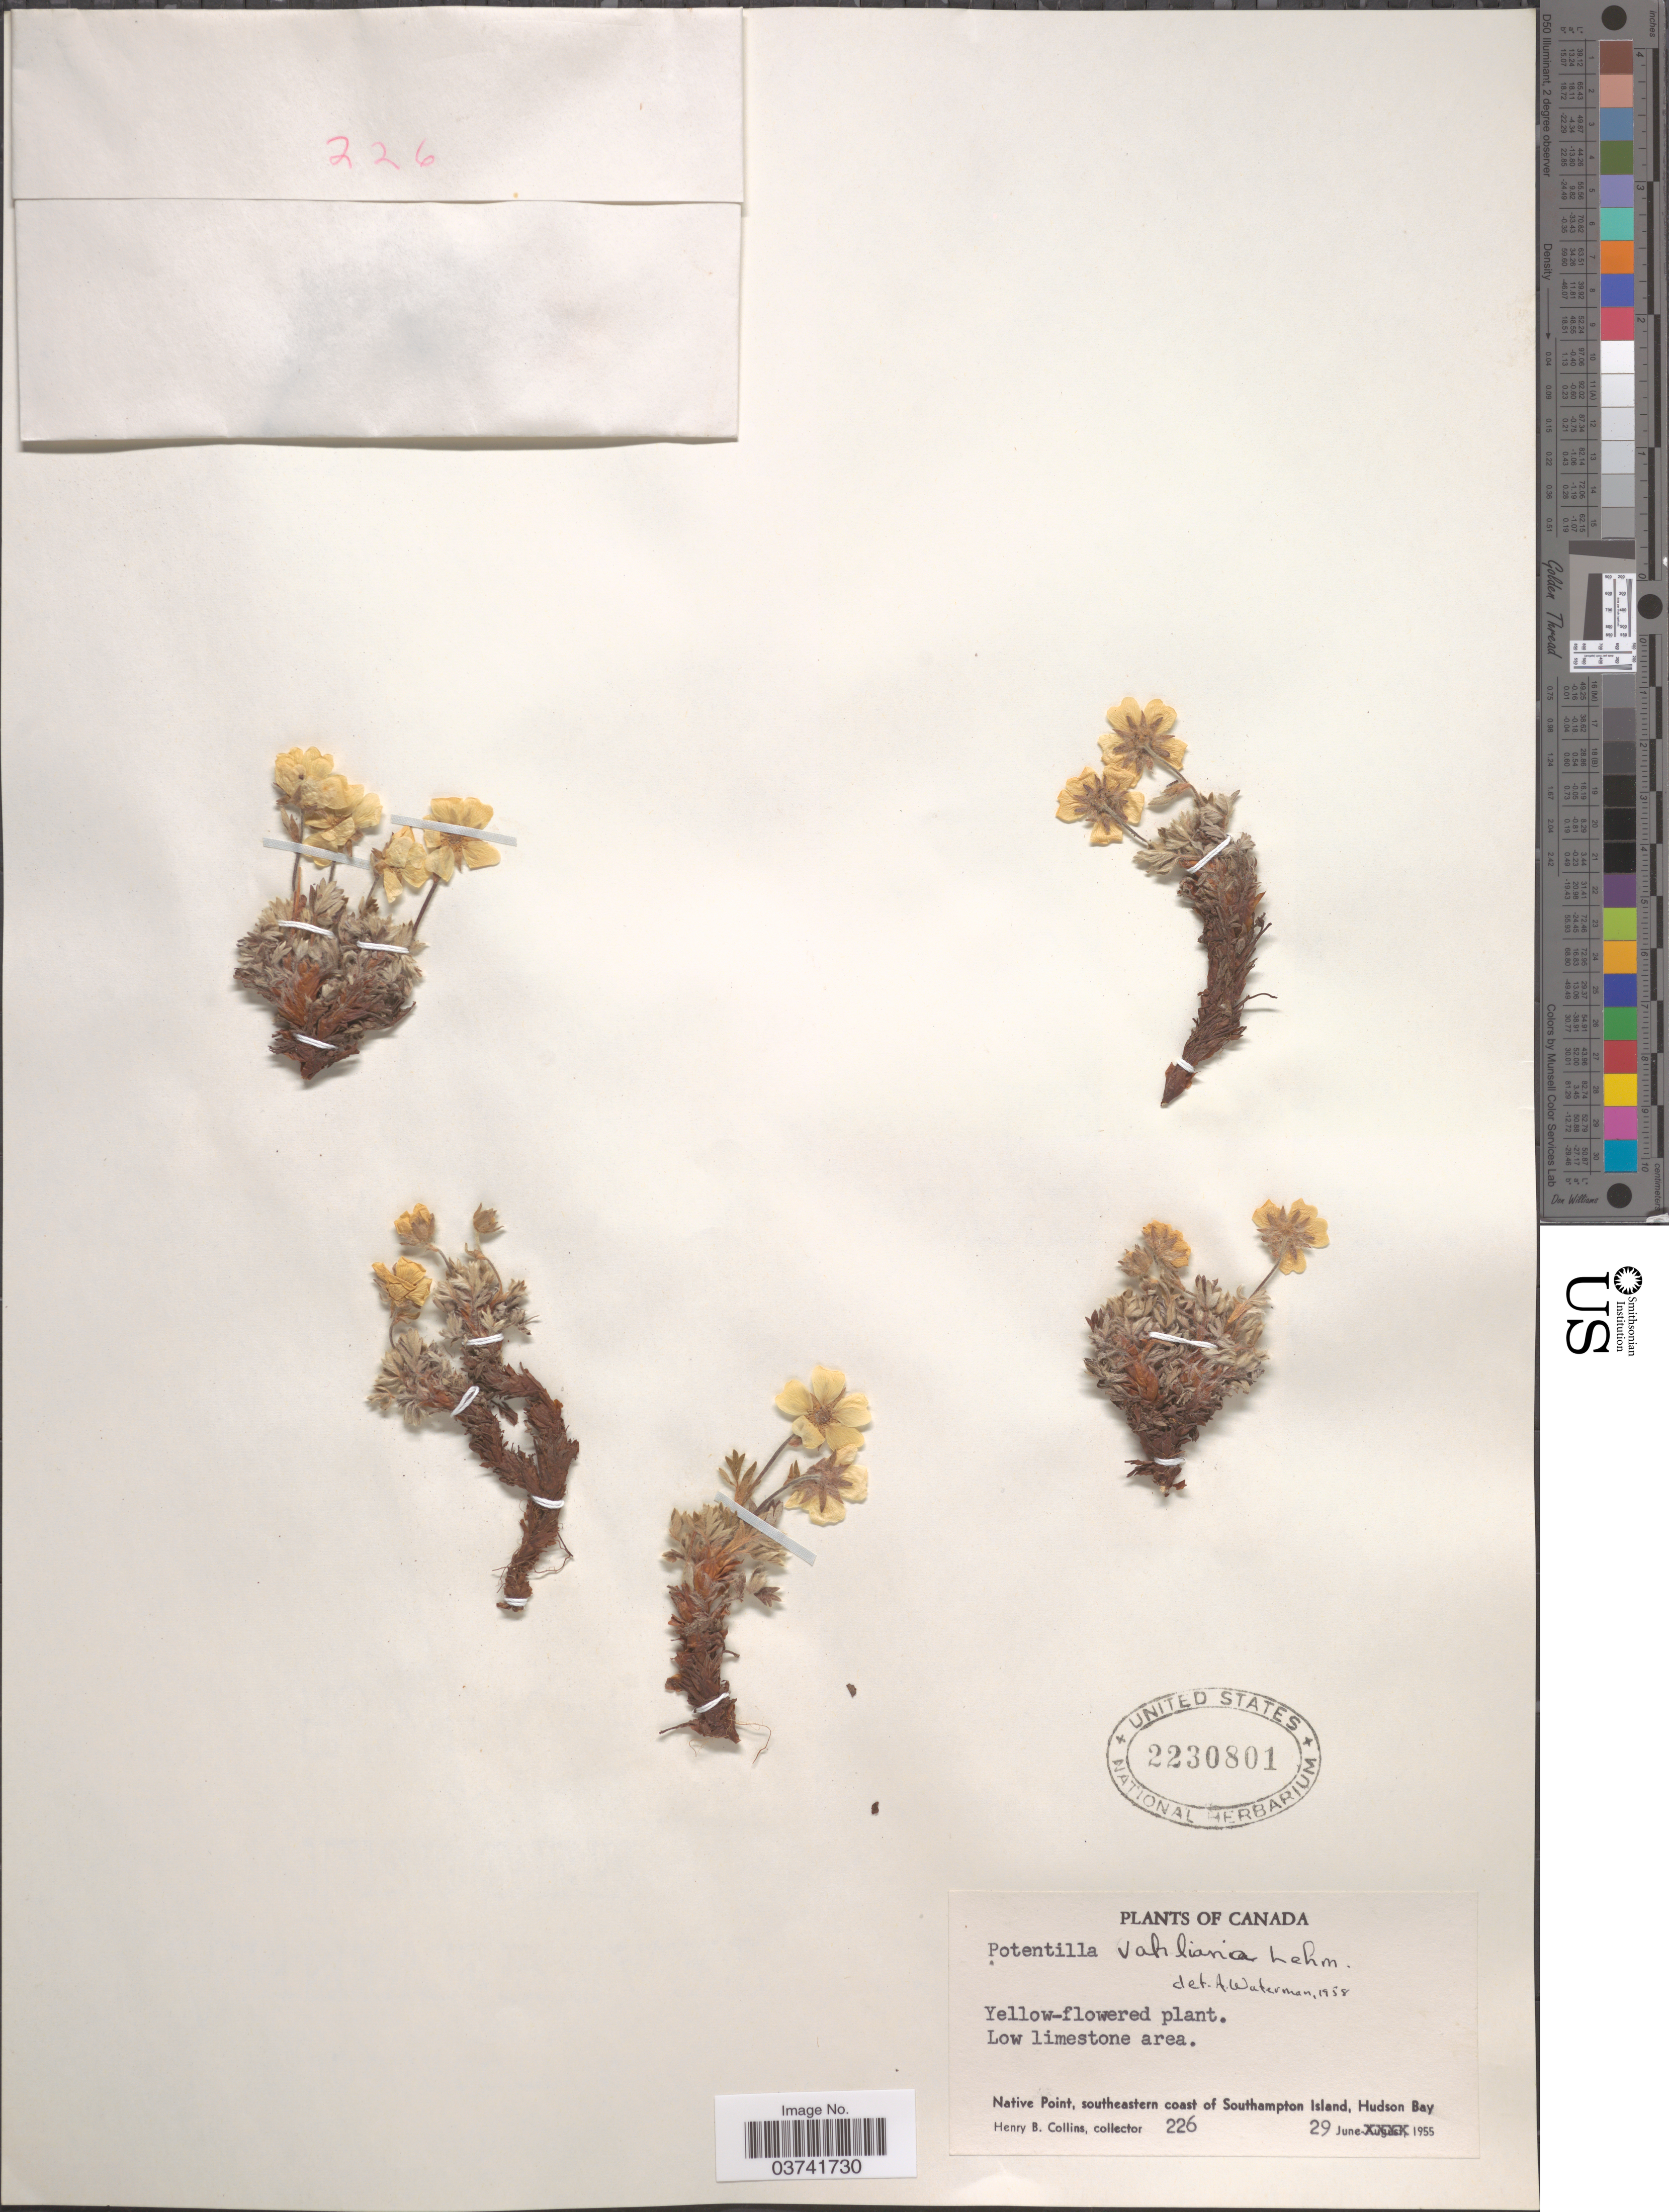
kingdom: Plantae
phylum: Tracheophyta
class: Magnoliopsida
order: Rosales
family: Rosaceae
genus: Potentilla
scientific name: Potentilla vahliana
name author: Lehm.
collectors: H. Collins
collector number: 226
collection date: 1955-06-29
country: Canada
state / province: Nunavut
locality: Native Point, southeastern coast of Southampton Island, Hudson Bay.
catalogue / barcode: US 2230801